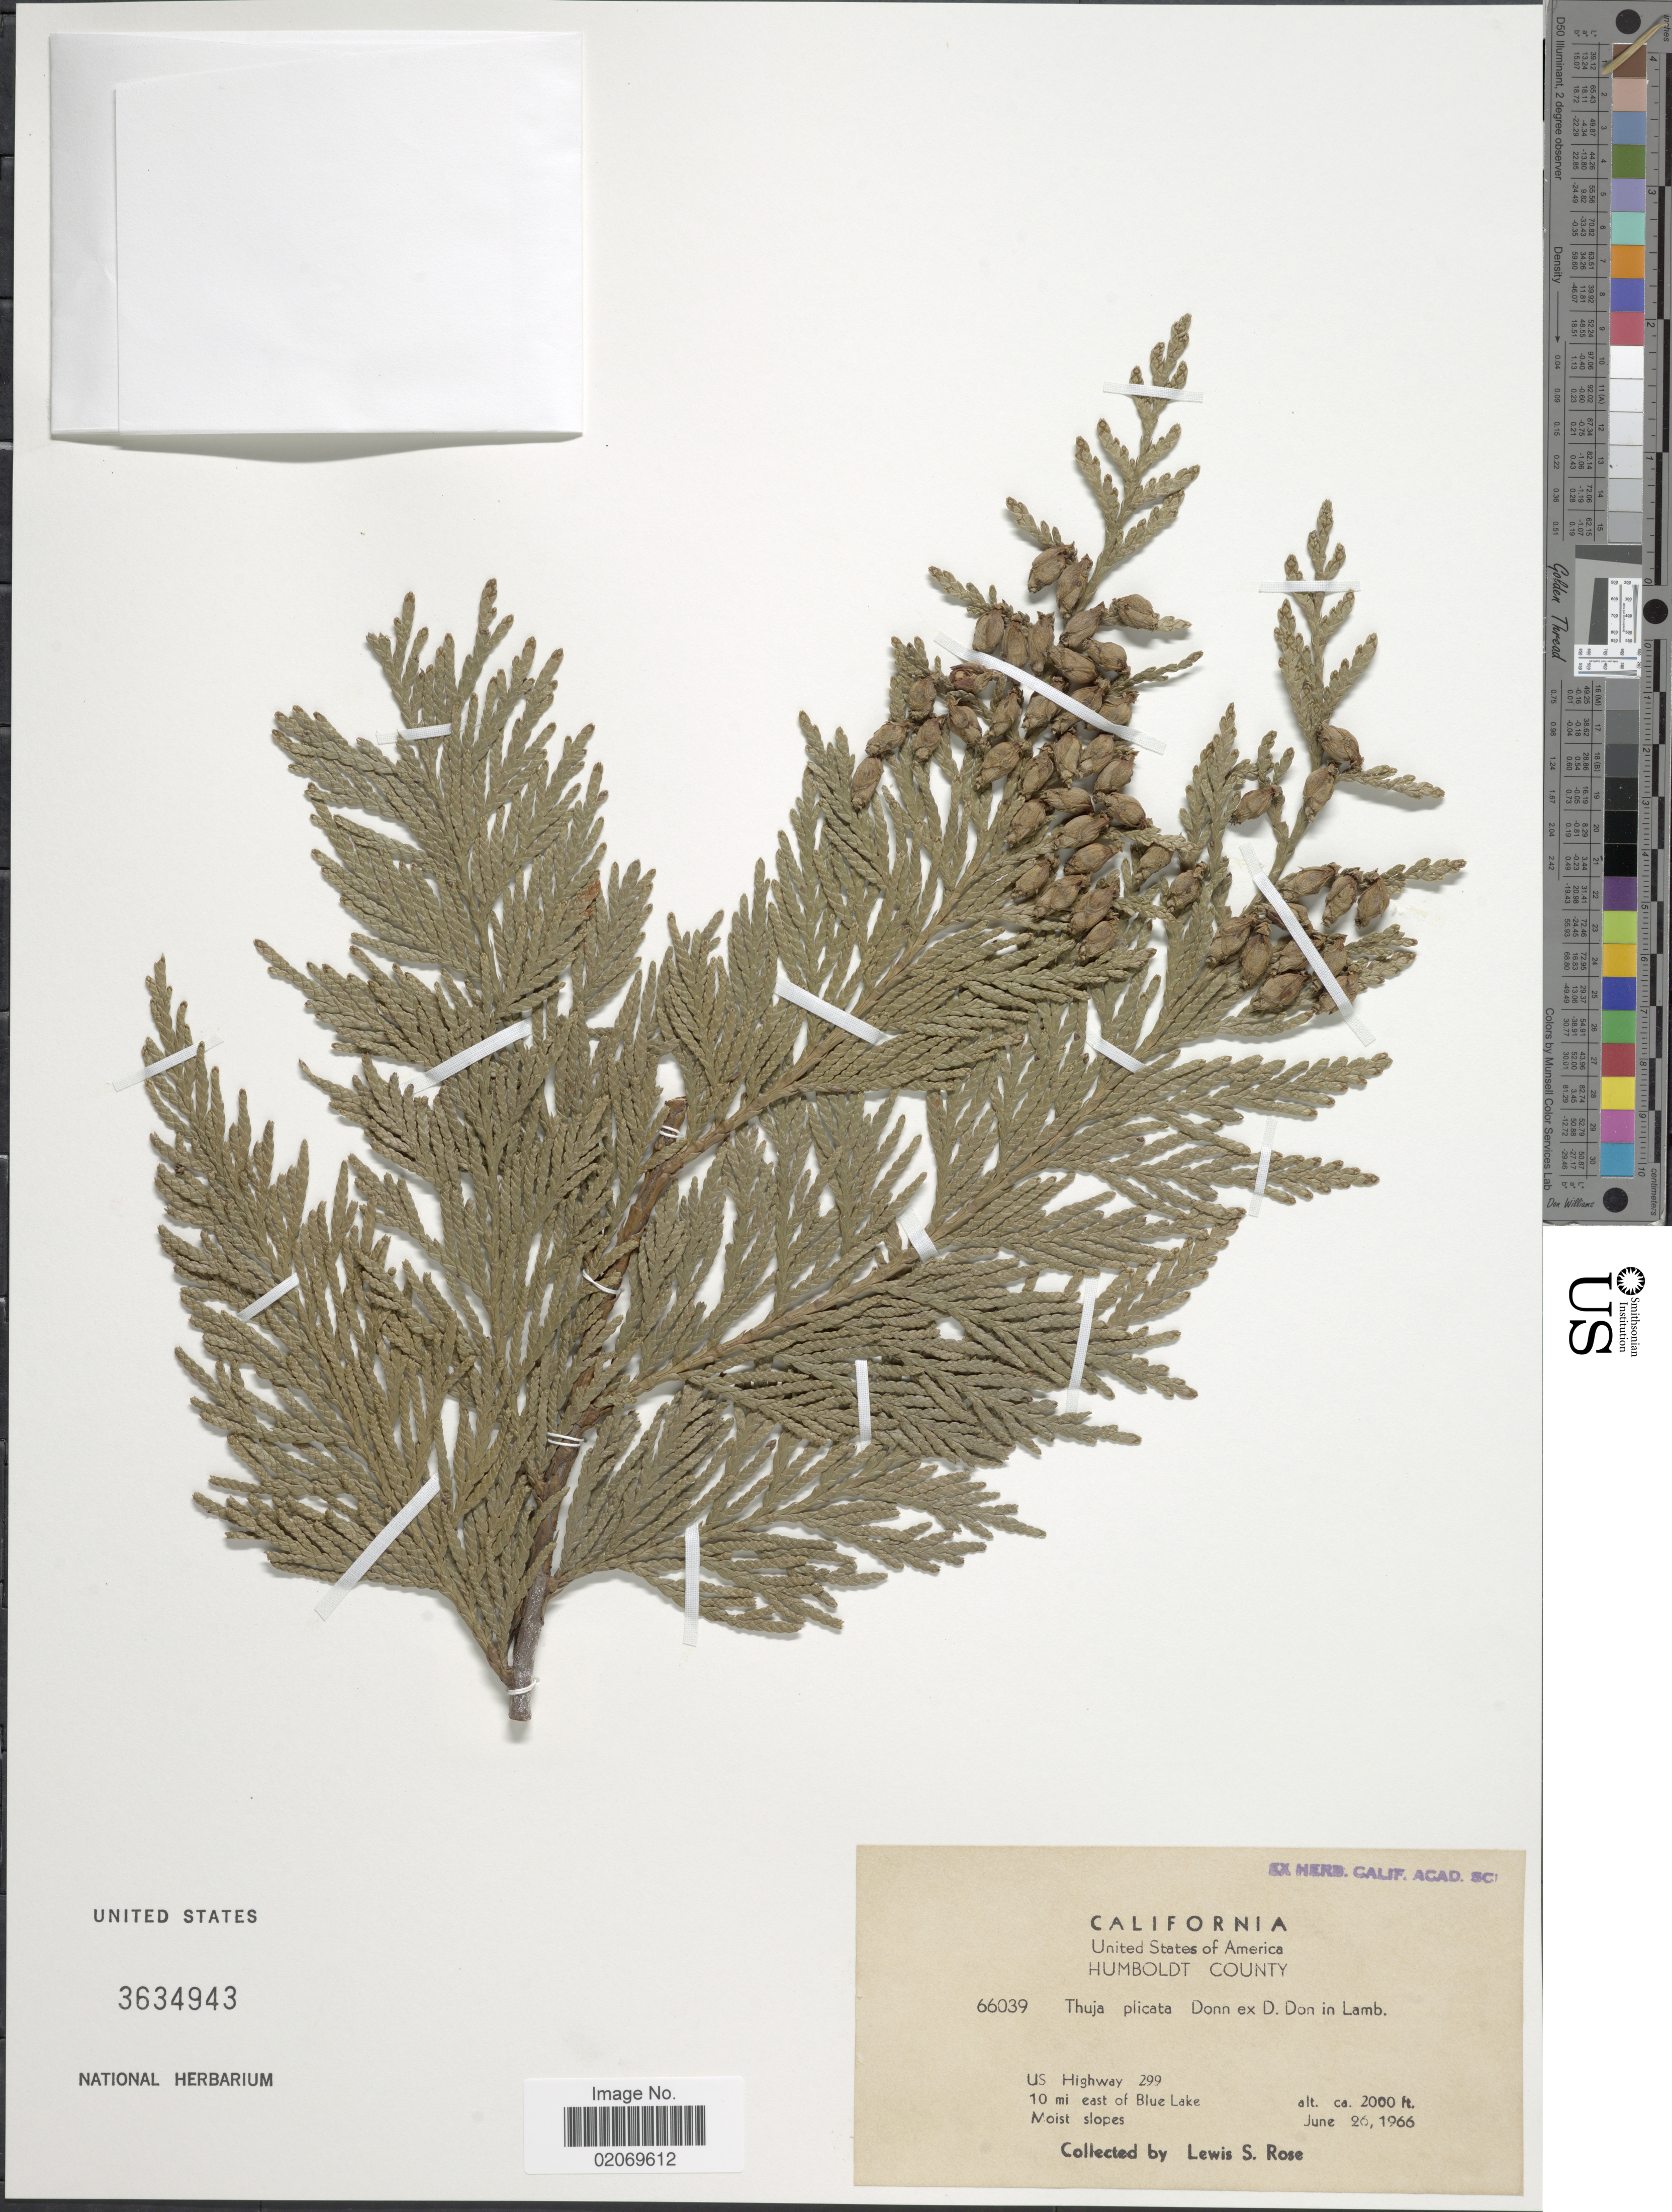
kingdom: Plantae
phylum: Tracheophyta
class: Pinopsida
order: Pinales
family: Cupressaceae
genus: Thuja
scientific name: Thuja plicata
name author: Donn & D. Don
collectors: L. S. Rose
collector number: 66039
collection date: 1966-06-26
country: United States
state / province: California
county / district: Humboldt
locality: Humboldt County, US Highway 299, 10 mi east of Blue Lake, Moist slopes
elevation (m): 610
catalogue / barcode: US 3634943